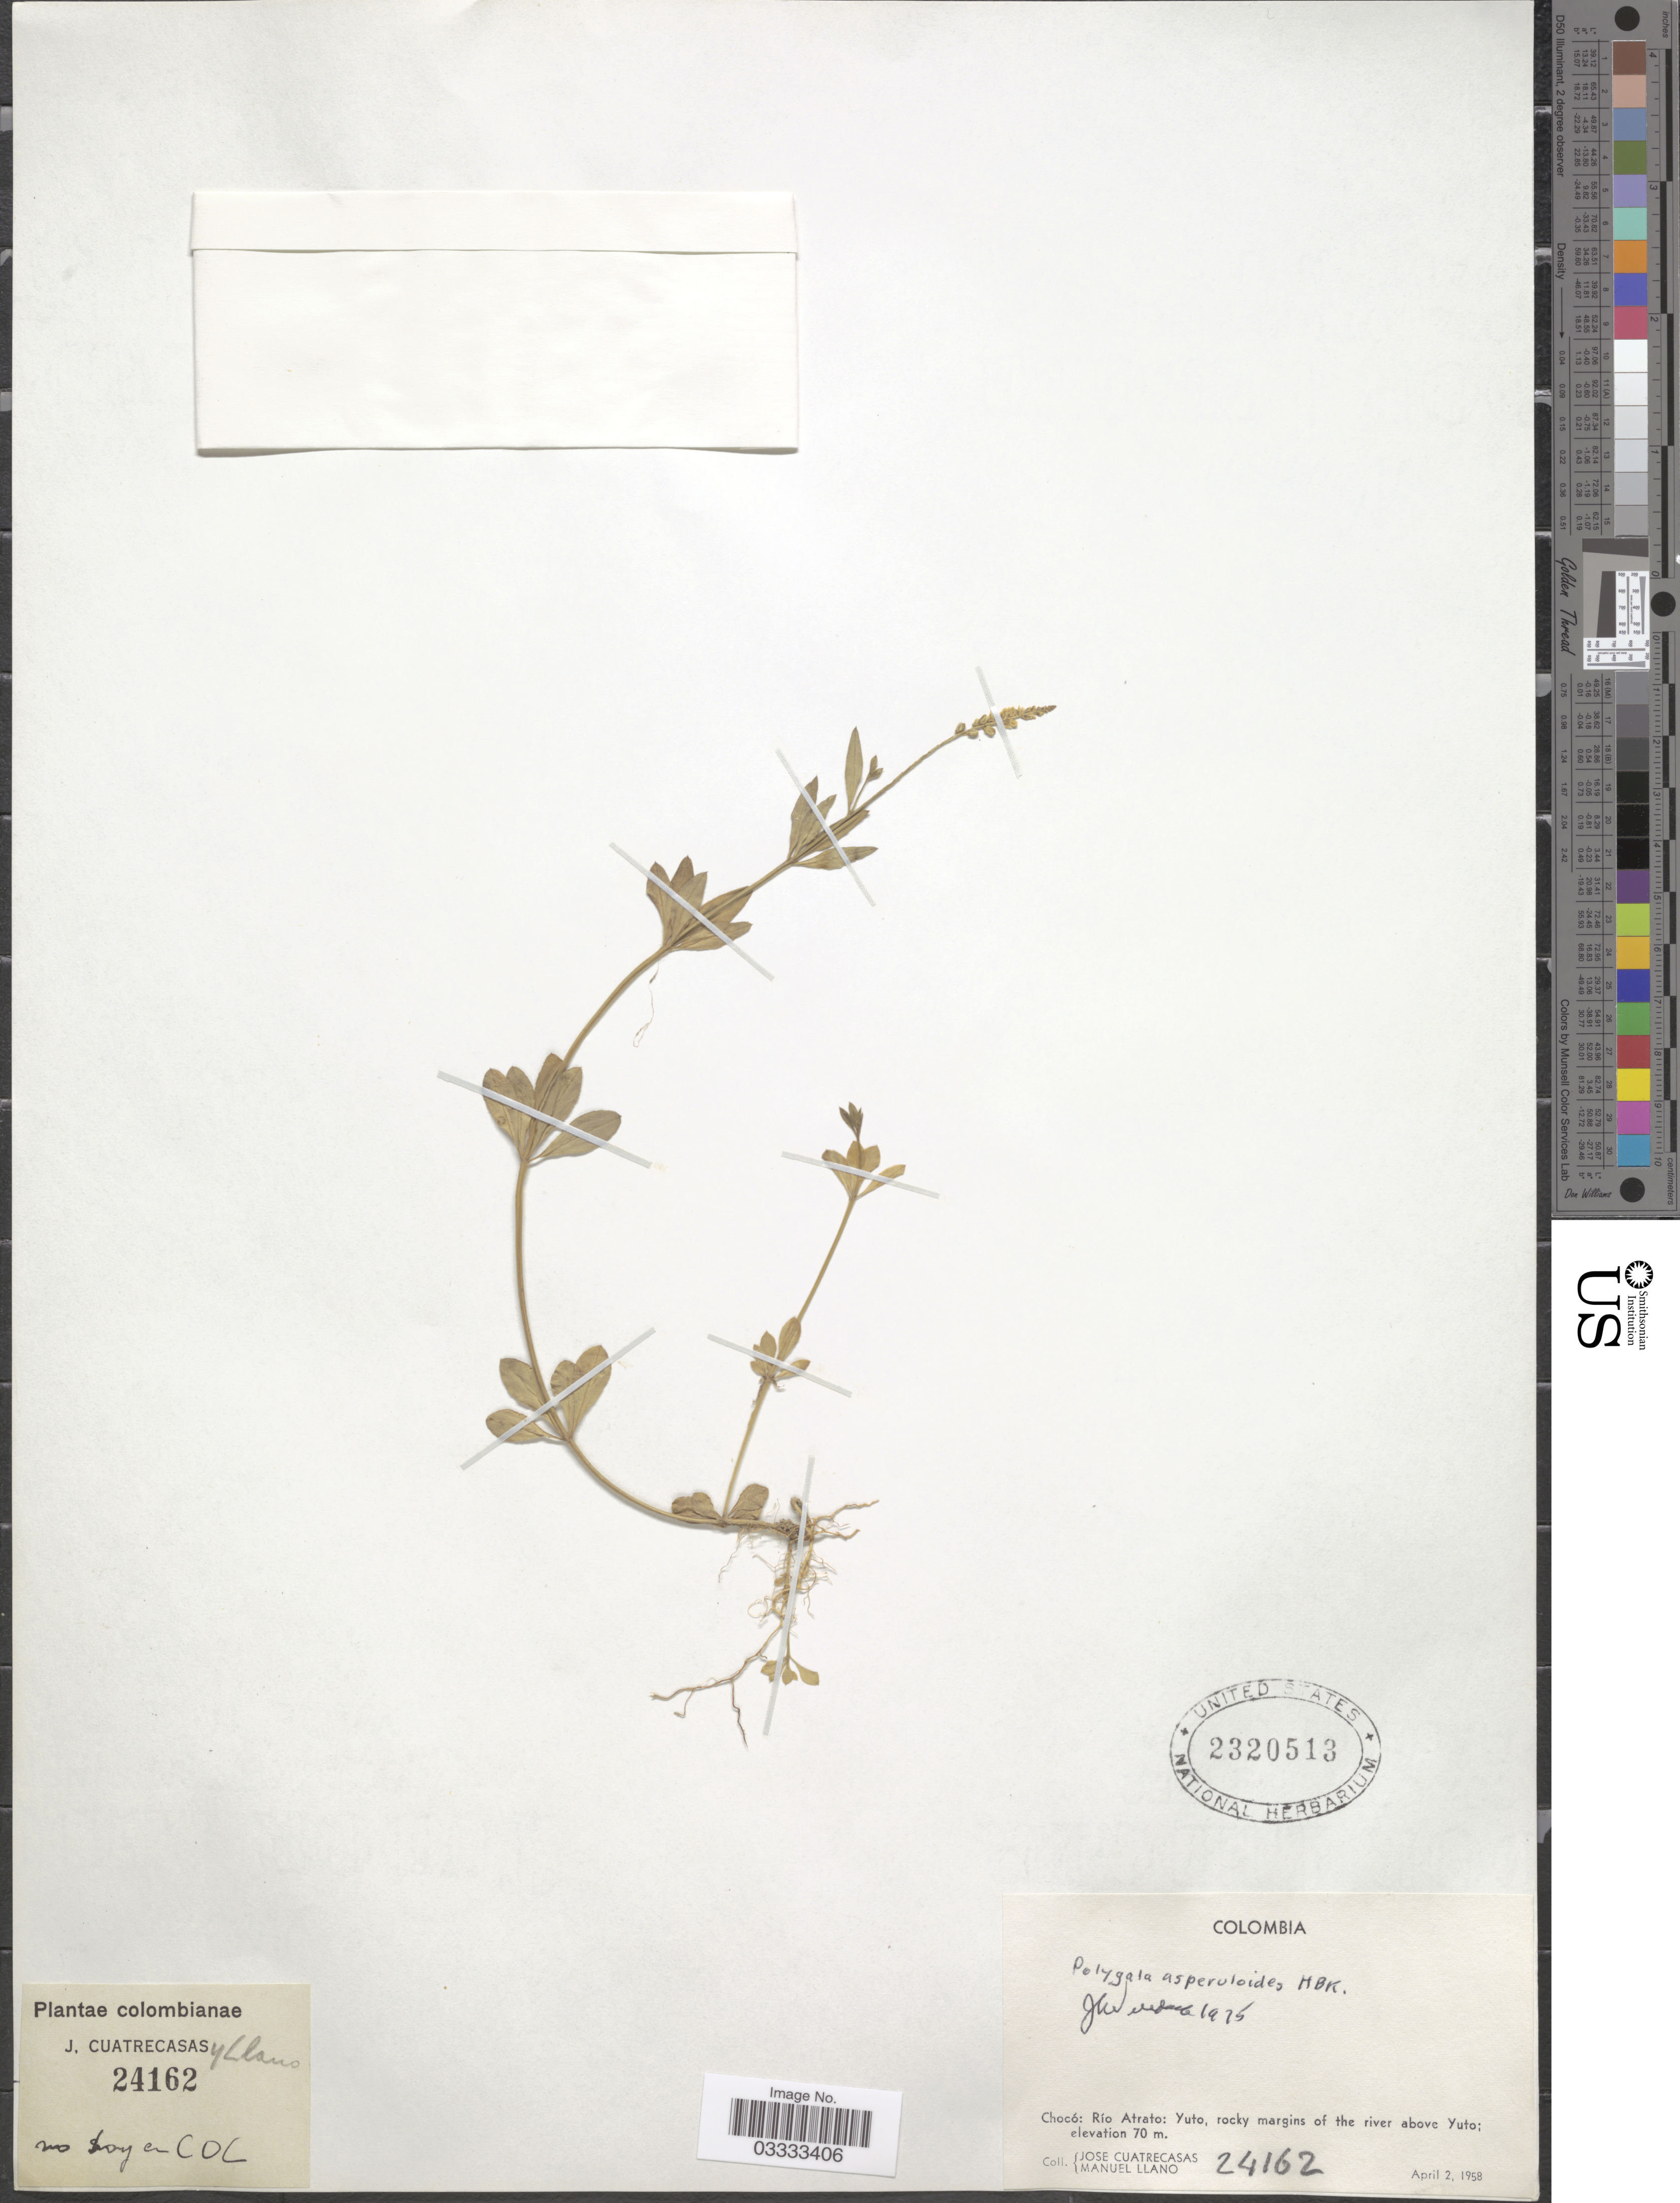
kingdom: Plantae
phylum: Tracheophyta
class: Magnoliopsida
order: Fabales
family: Polygalaceae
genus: Polygala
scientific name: Polygala asperuloides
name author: Kunth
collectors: J. Cuatrecasas & M. Llano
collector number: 24162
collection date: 1958-04-02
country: Colombia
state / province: Chocó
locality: Río Atrato: Yuto, rocky margins of the river above Yuto.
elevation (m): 70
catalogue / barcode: US 2320513